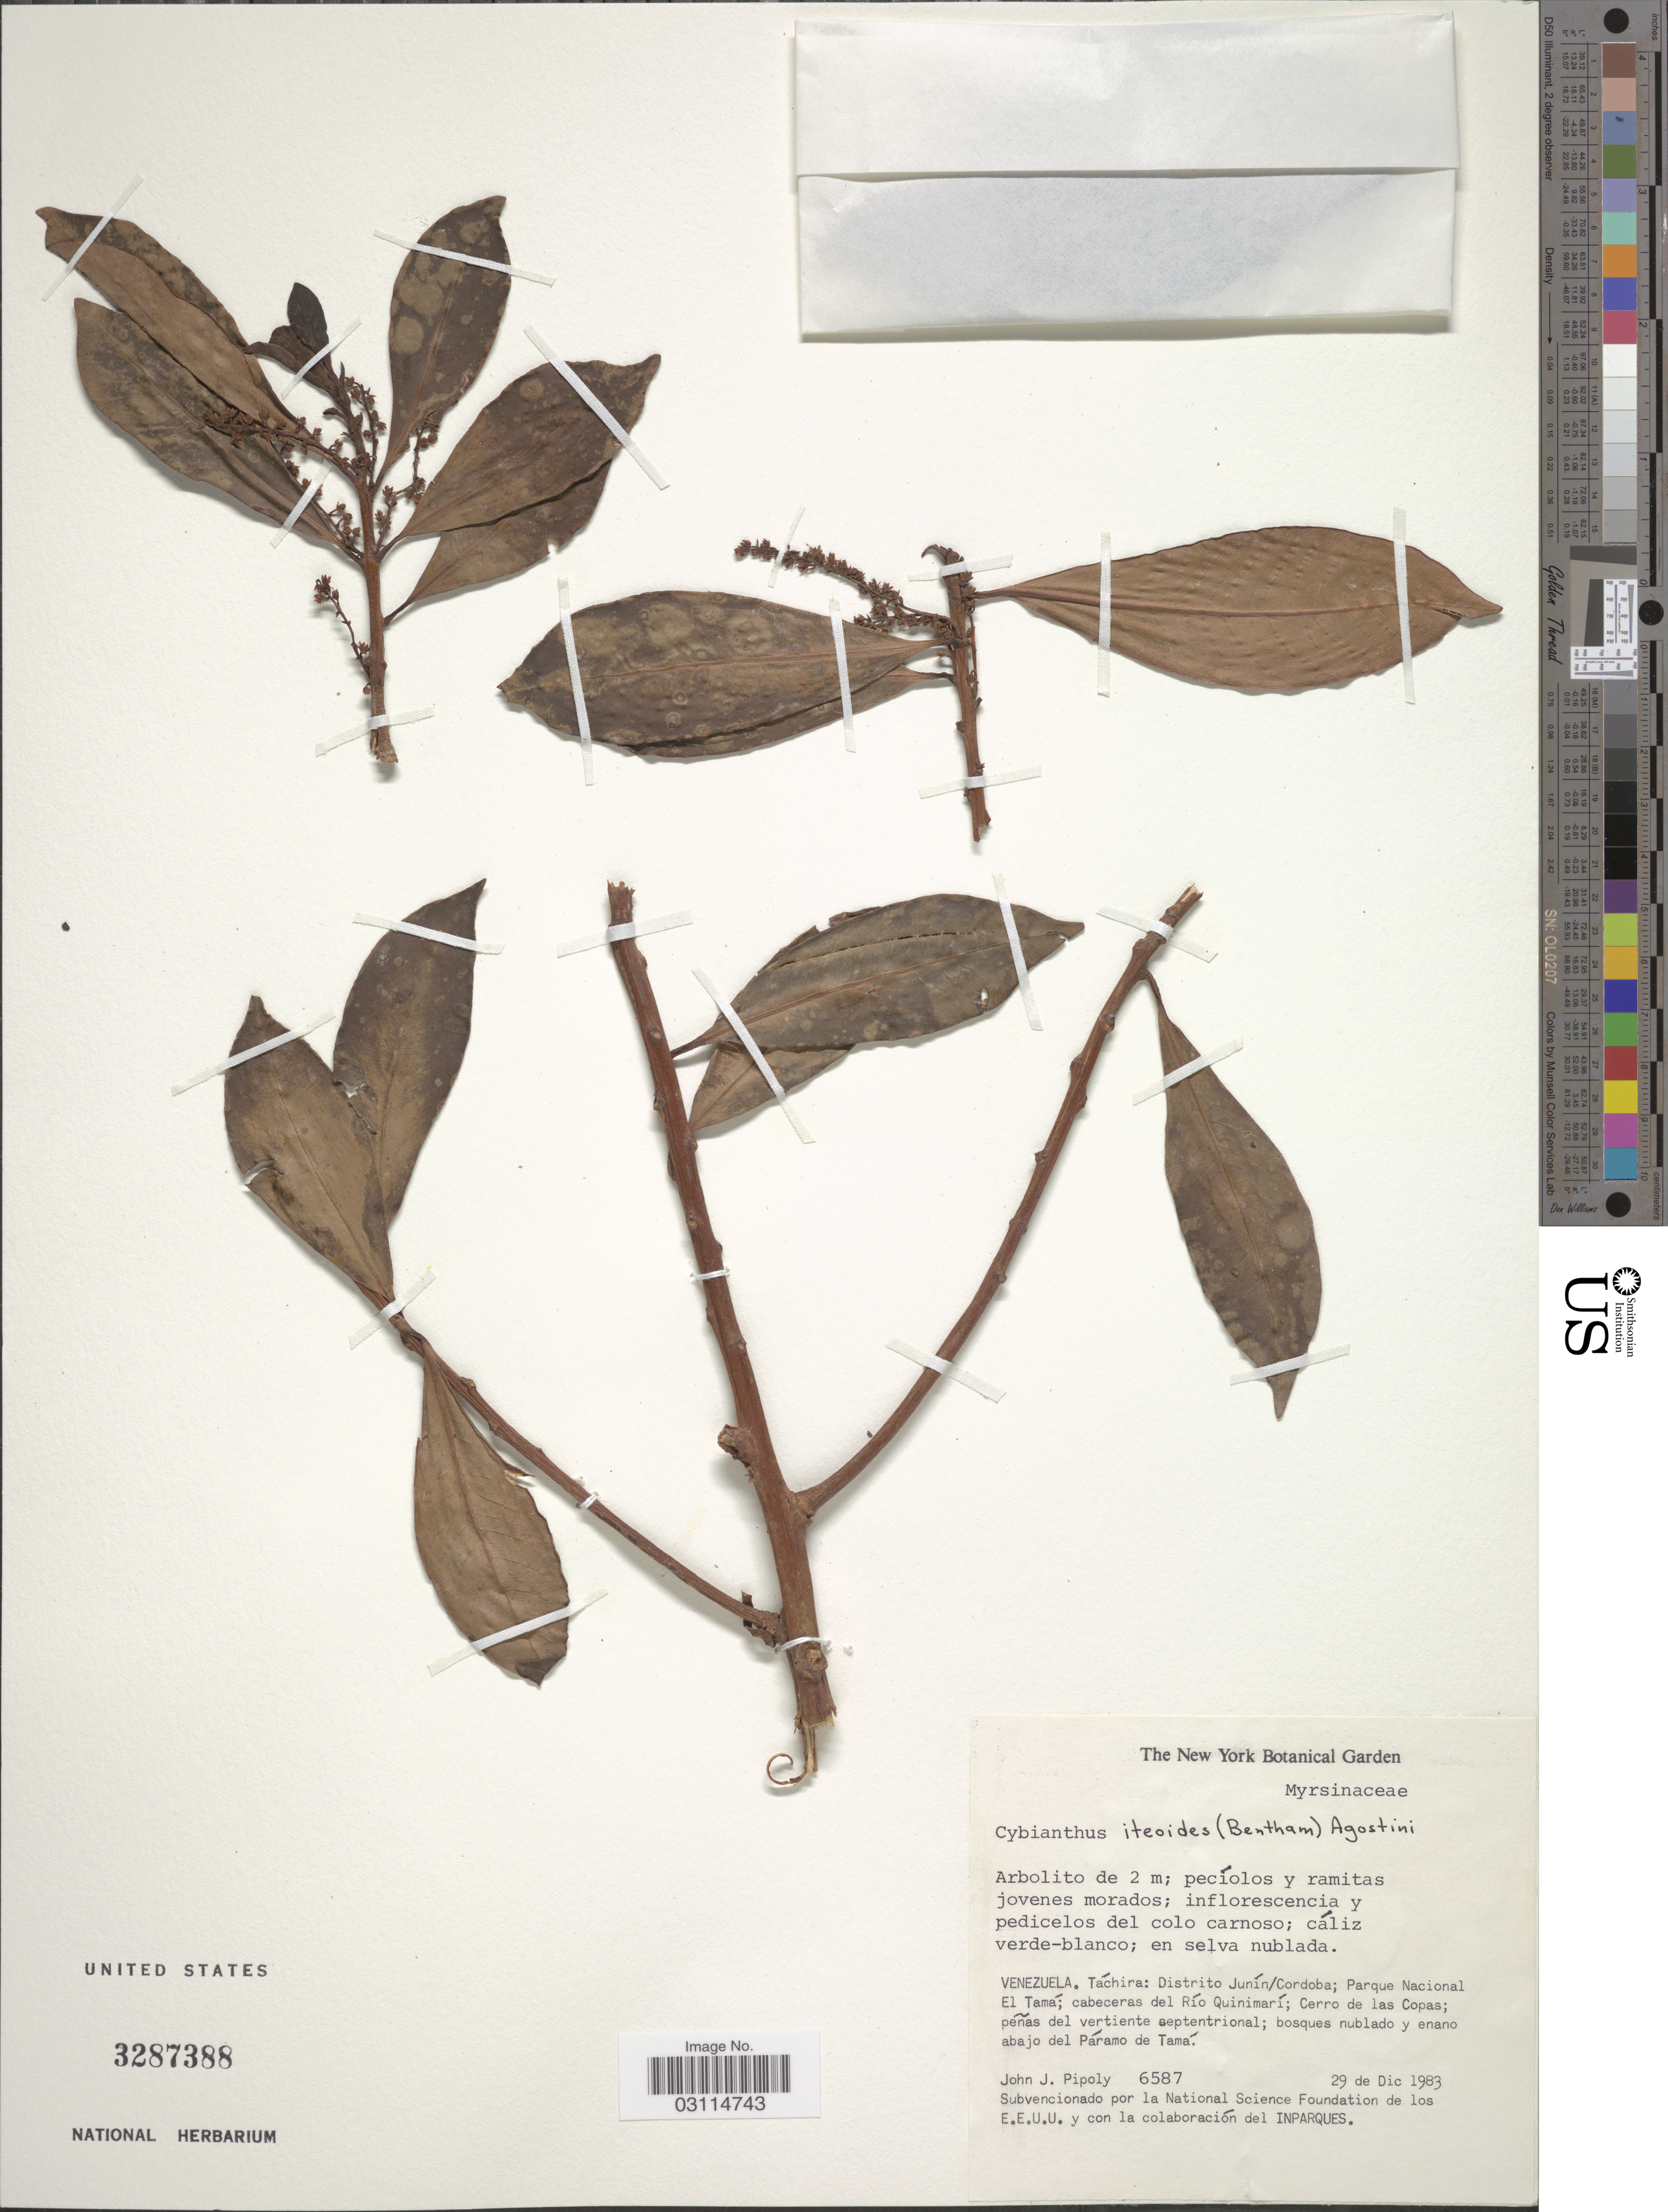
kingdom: Plantae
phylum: Tracheophyta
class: Magnoliopsida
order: Ericales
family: Primulaceae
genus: Cybianthus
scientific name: Cybianthus iteoides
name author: (Benth.) G. Agostini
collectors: J. J. Pipoly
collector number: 6587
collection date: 1983-12-29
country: Venezuela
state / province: Tachira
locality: Distrito Junín/Cordoba; Parque Nacional El Tamá; cabeceras del Río Quinimarí; Cerro de las Copas; peñas del vertiente septentrional; bosque nublado y enano abajo del Páramo de Tamá.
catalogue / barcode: US 3287388